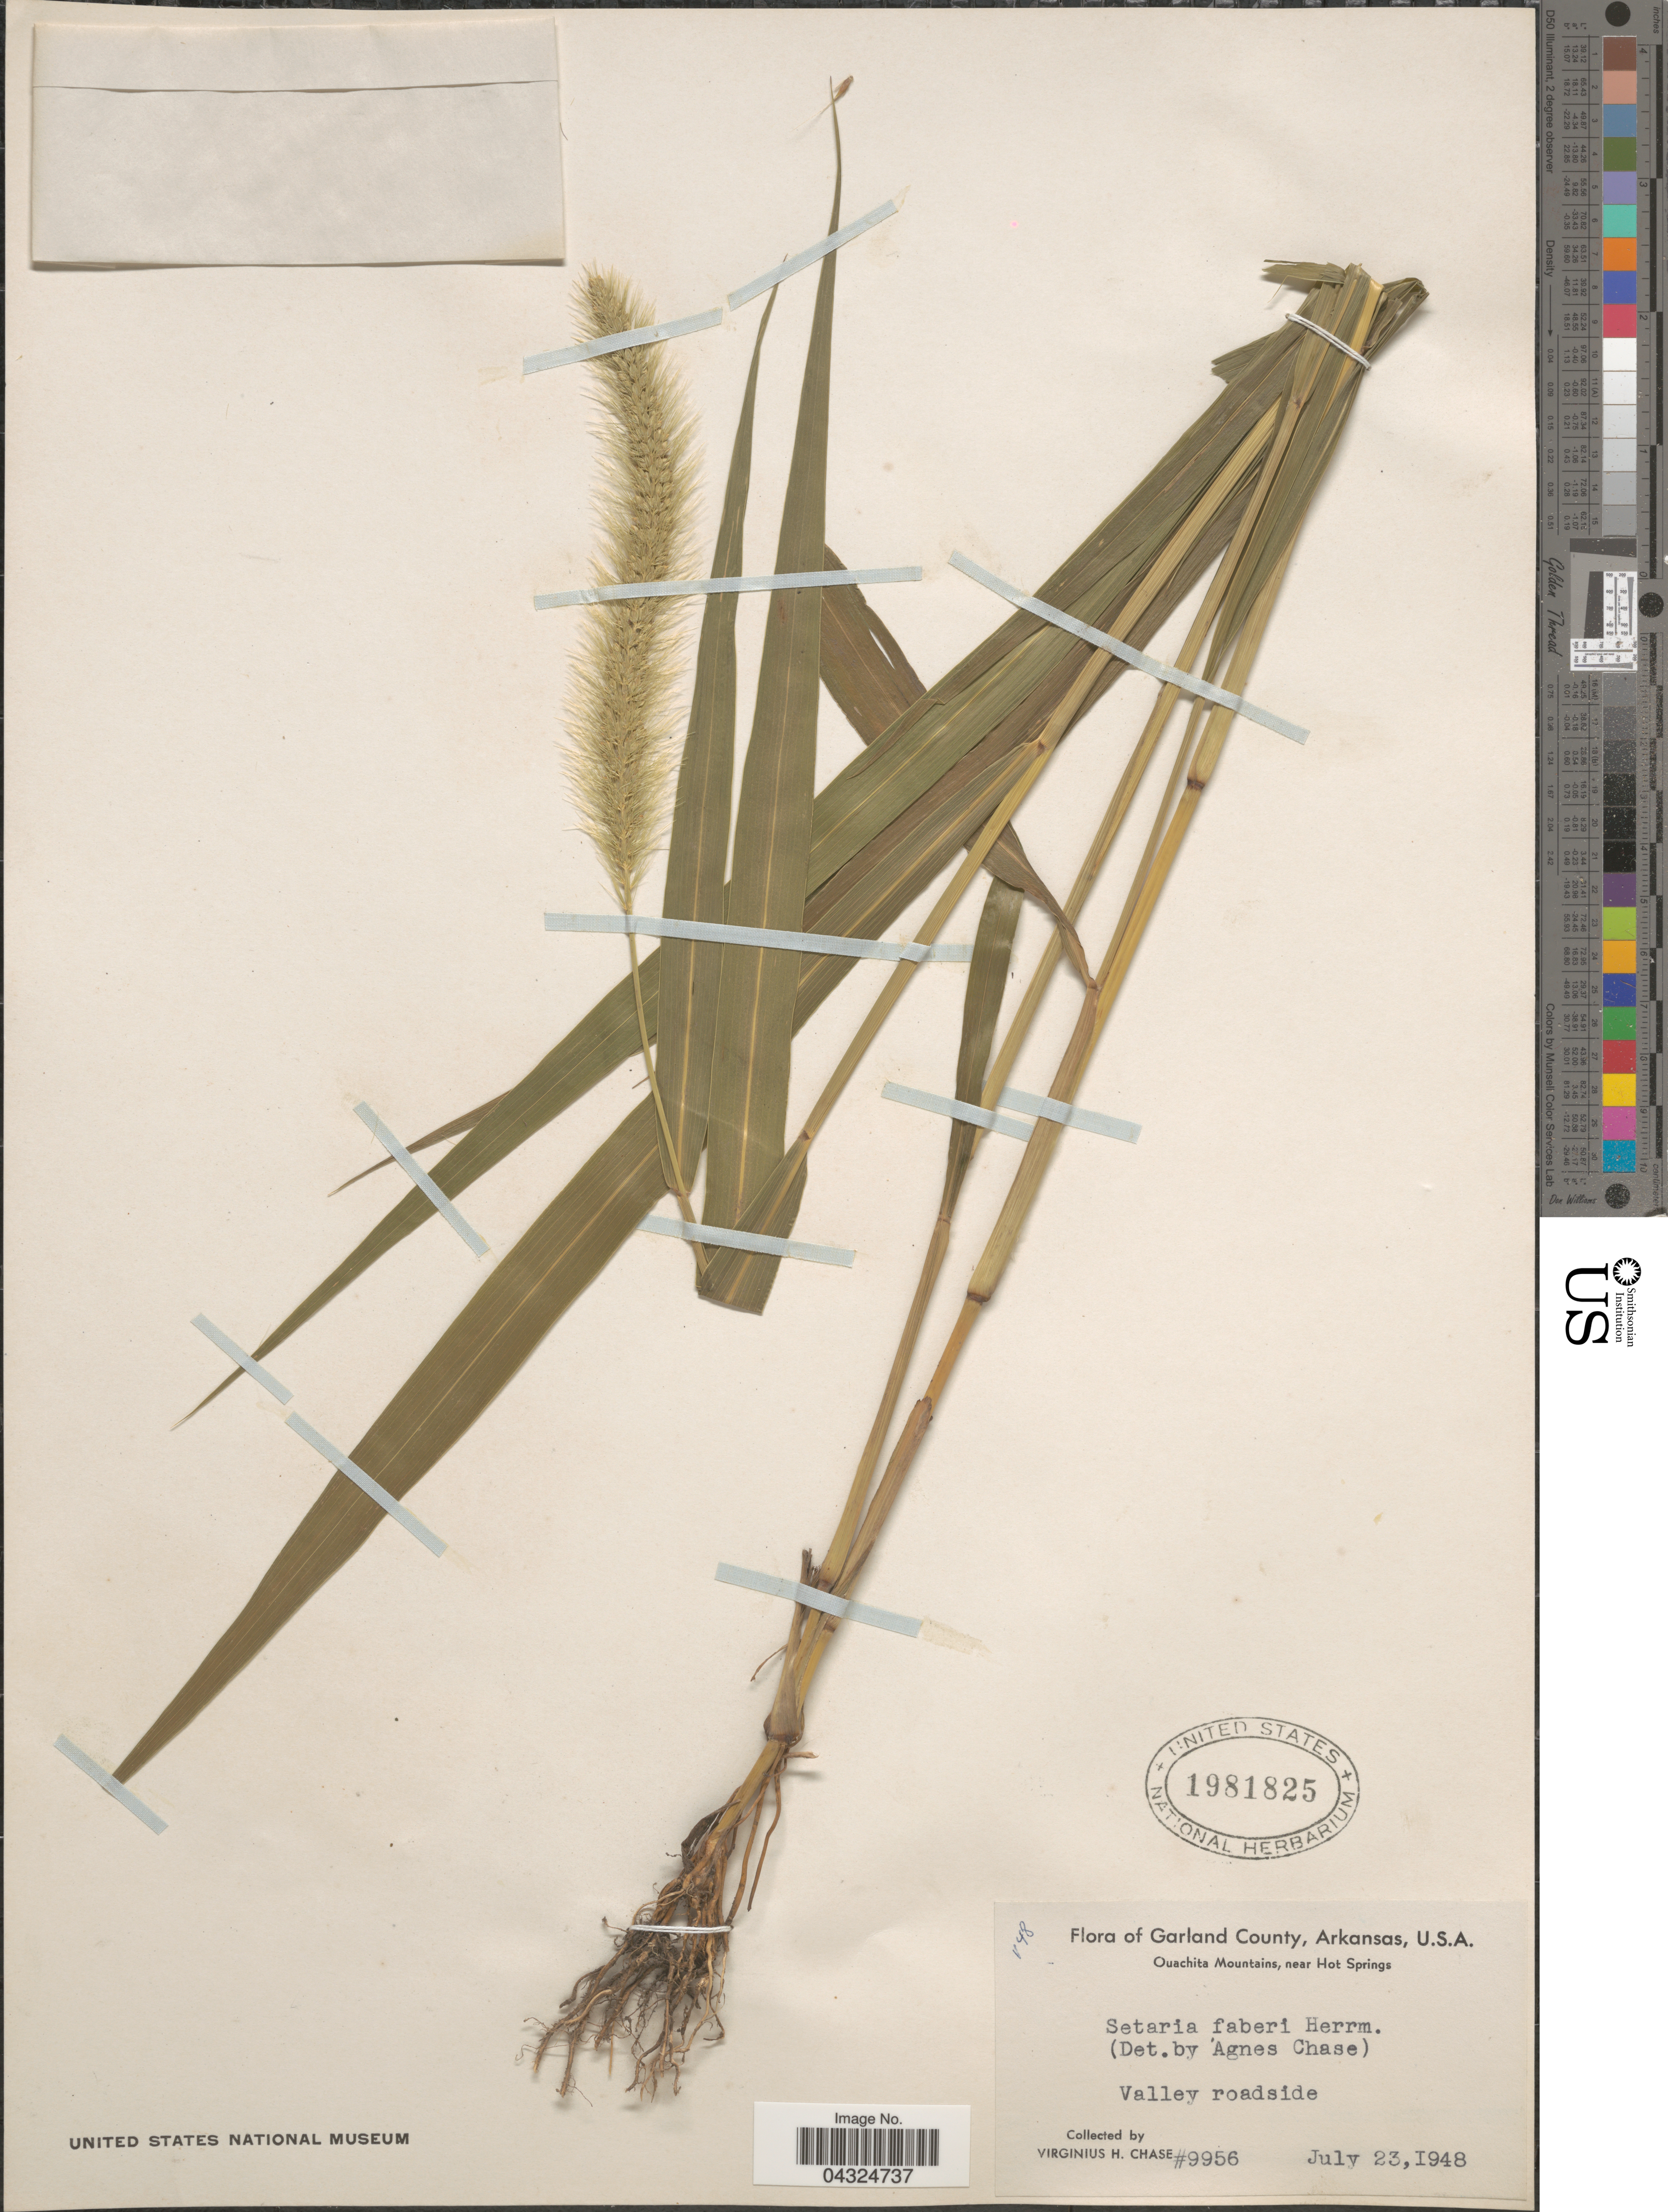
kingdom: Plantae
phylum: Tracheophyta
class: Liliopsida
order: Poales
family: Poaceae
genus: Setaria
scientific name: Setaria faberi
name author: R.A.W. Herrm.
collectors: V. H. Chase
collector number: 9956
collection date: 1948-07-23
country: United States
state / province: Arkansas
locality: Garland County. Ouachita Mountains, near Hot Springs. Valley roadside.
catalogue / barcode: US 1981825